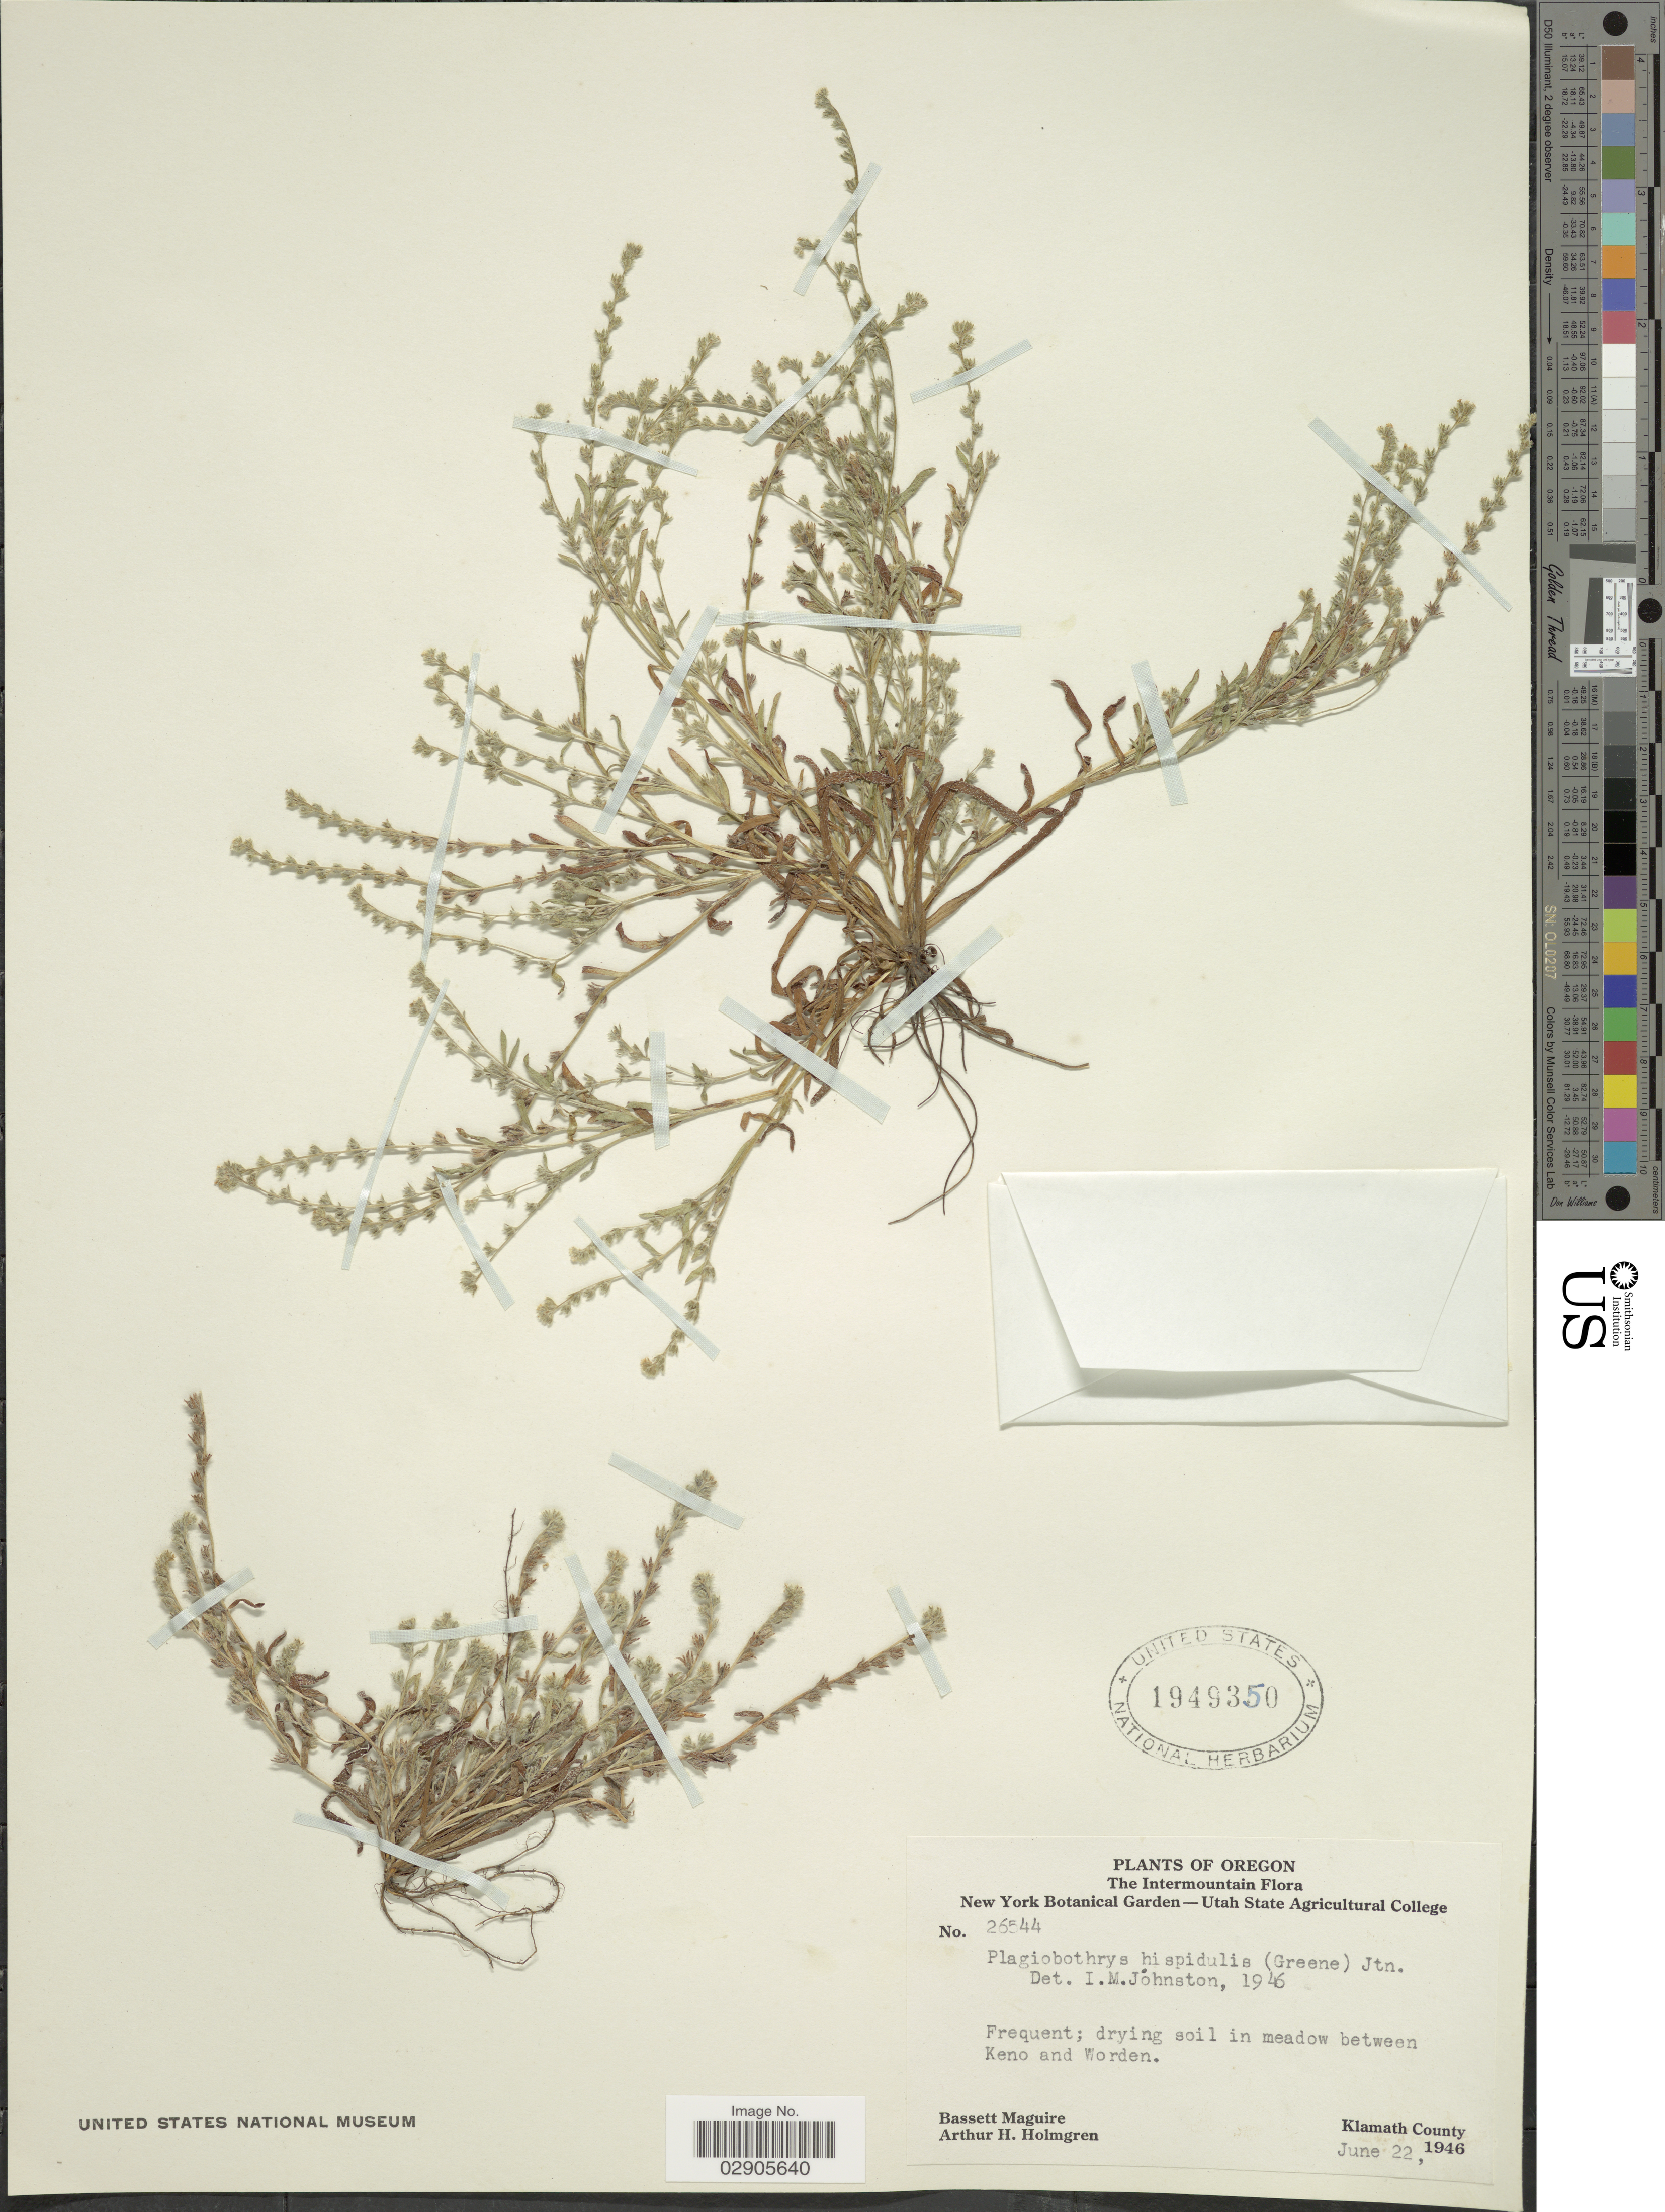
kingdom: Plantae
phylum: Tracheophyta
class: Magnoliopsida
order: Boraginales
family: Boraginaceae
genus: Plagiobothrys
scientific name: Plagiobothrys hispidulus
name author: (Greene) I.M. Johnst.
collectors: B. Maguire & A. H. Holmgren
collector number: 26544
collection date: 1946-06-22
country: United States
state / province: Oregon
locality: The Intermountain. Frequent; drying soil in meadow between Keno and Worden. Klamath County.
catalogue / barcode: US 1949350